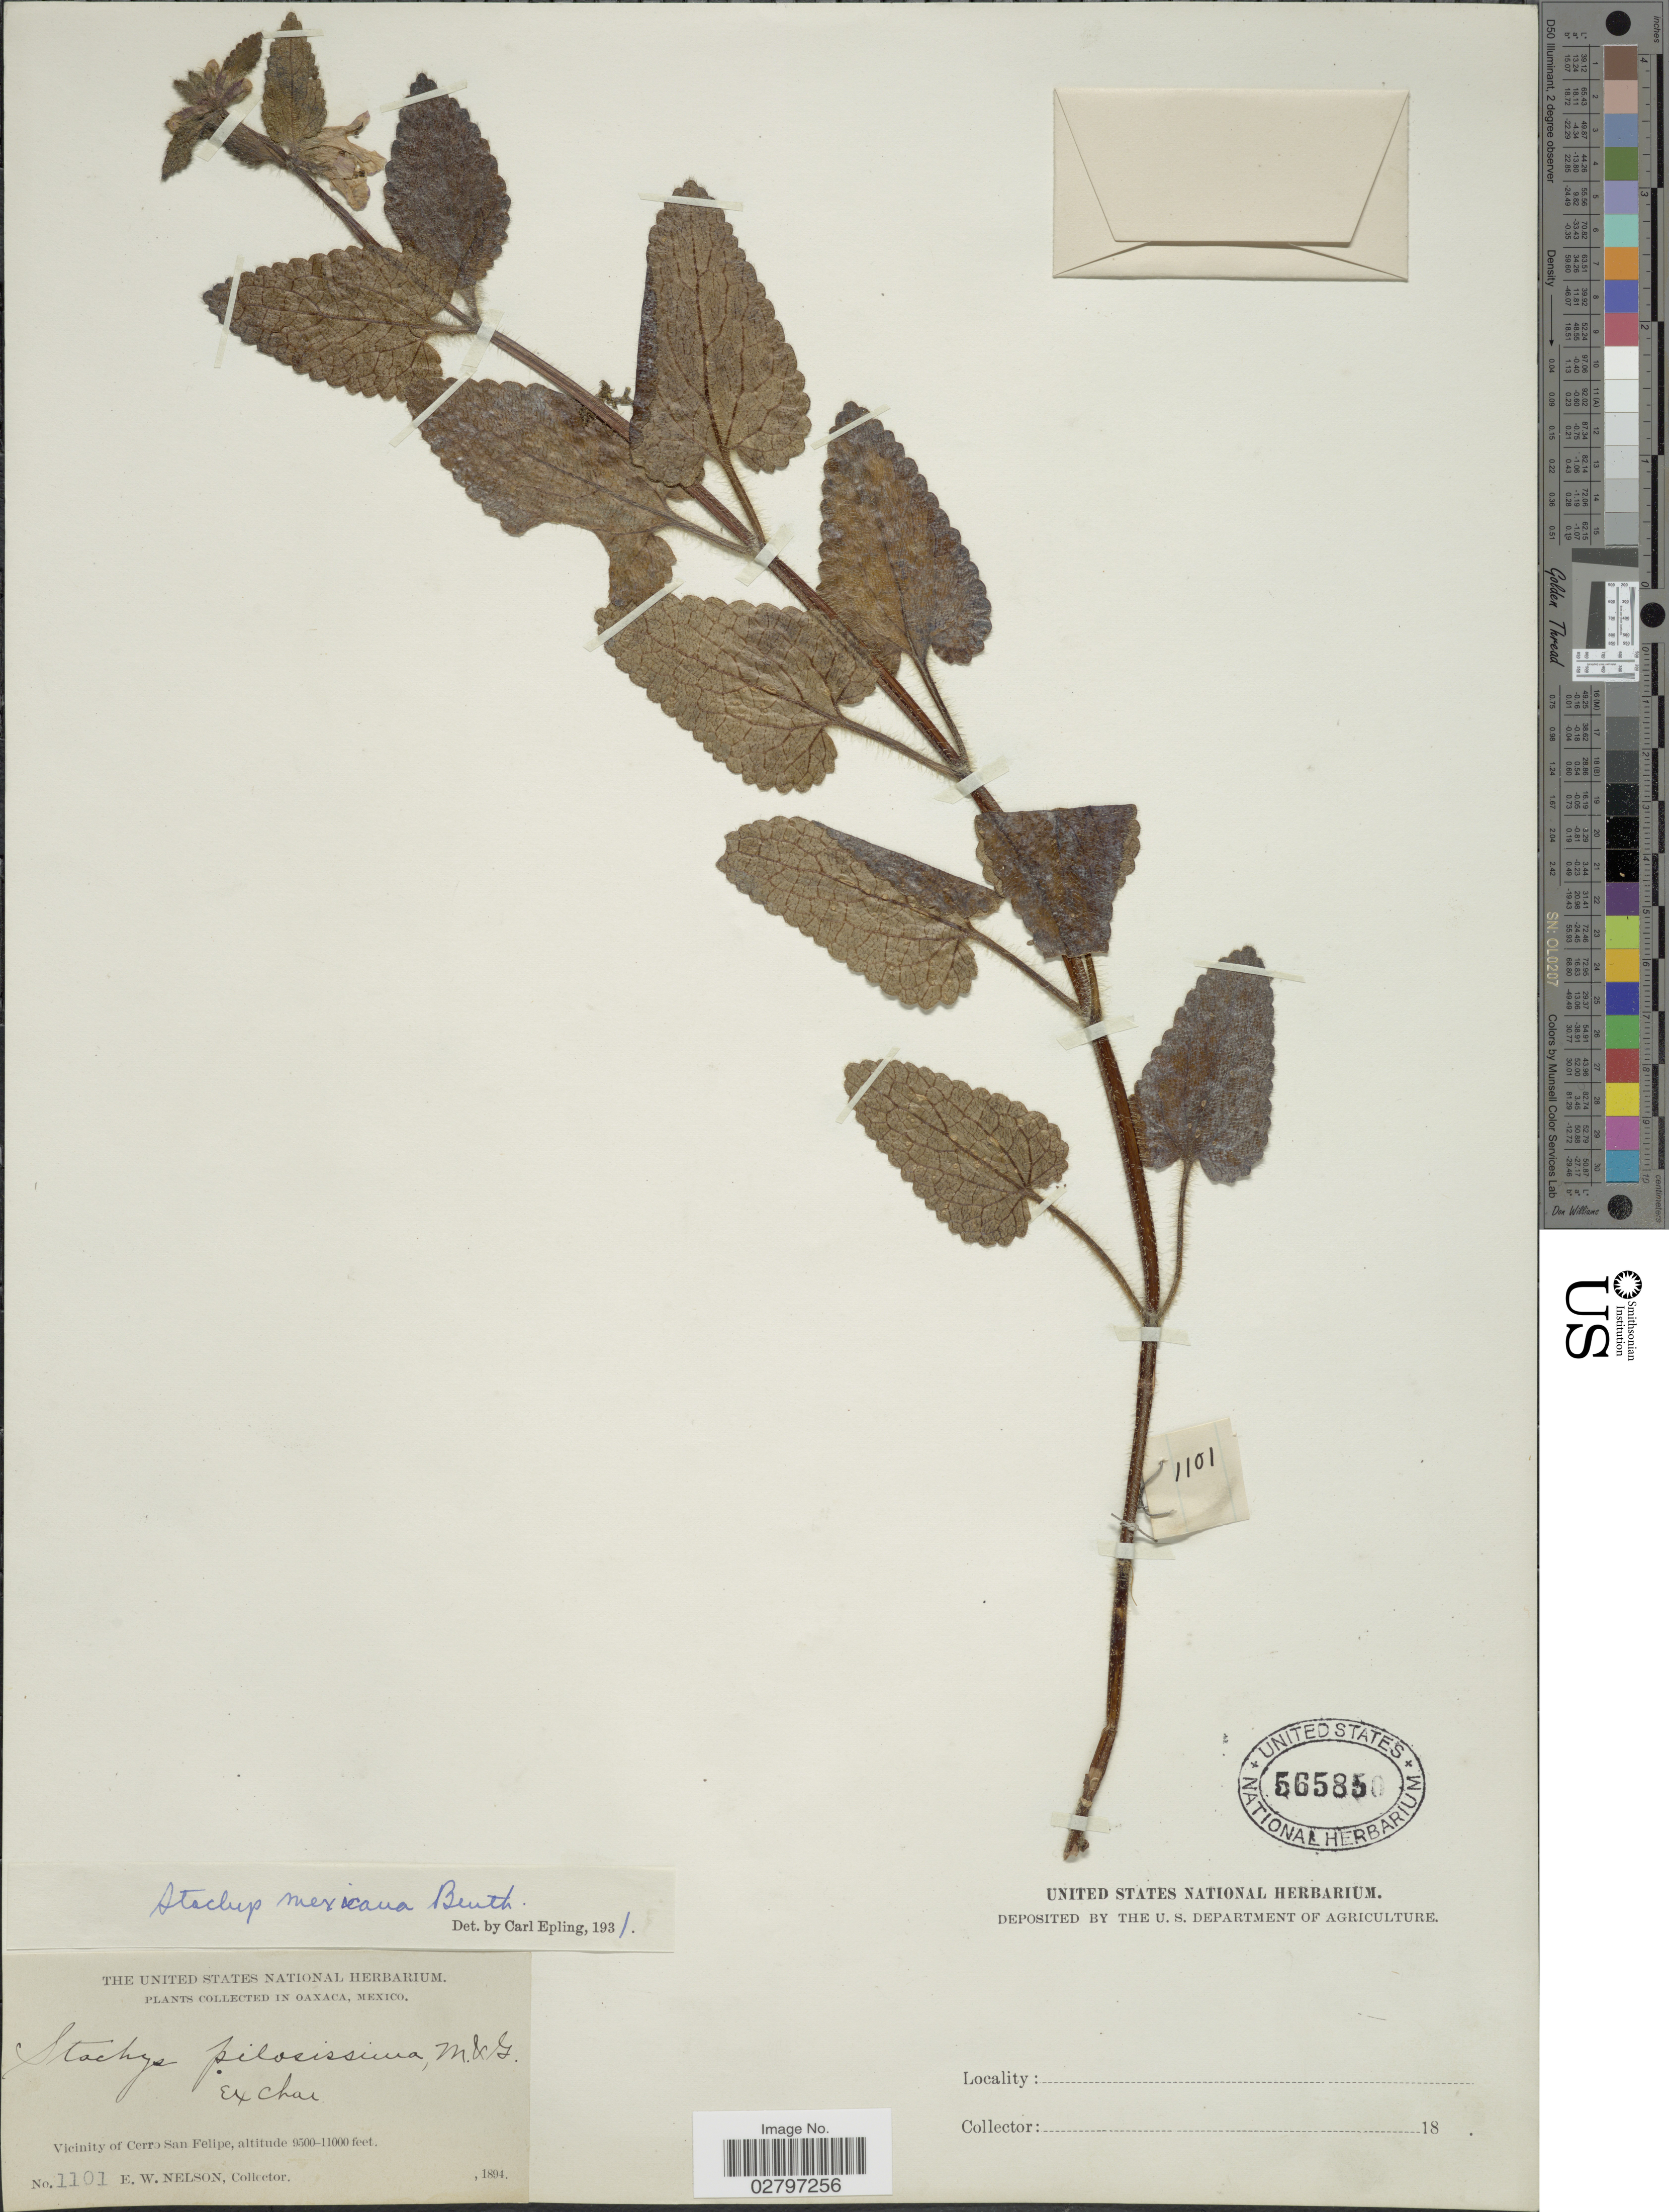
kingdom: Plantae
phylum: Tracheophyta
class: Magnoliopsida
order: Lamiales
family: Lamiaceae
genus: Stachys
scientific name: Stachys mexicana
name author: Benth.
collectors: E. W. Nelson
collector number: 1101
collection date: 1894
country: Mexico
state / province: Oaxaca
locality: Vicinity of Cerro San Felipe.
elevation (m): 2896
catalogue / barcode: US 565850